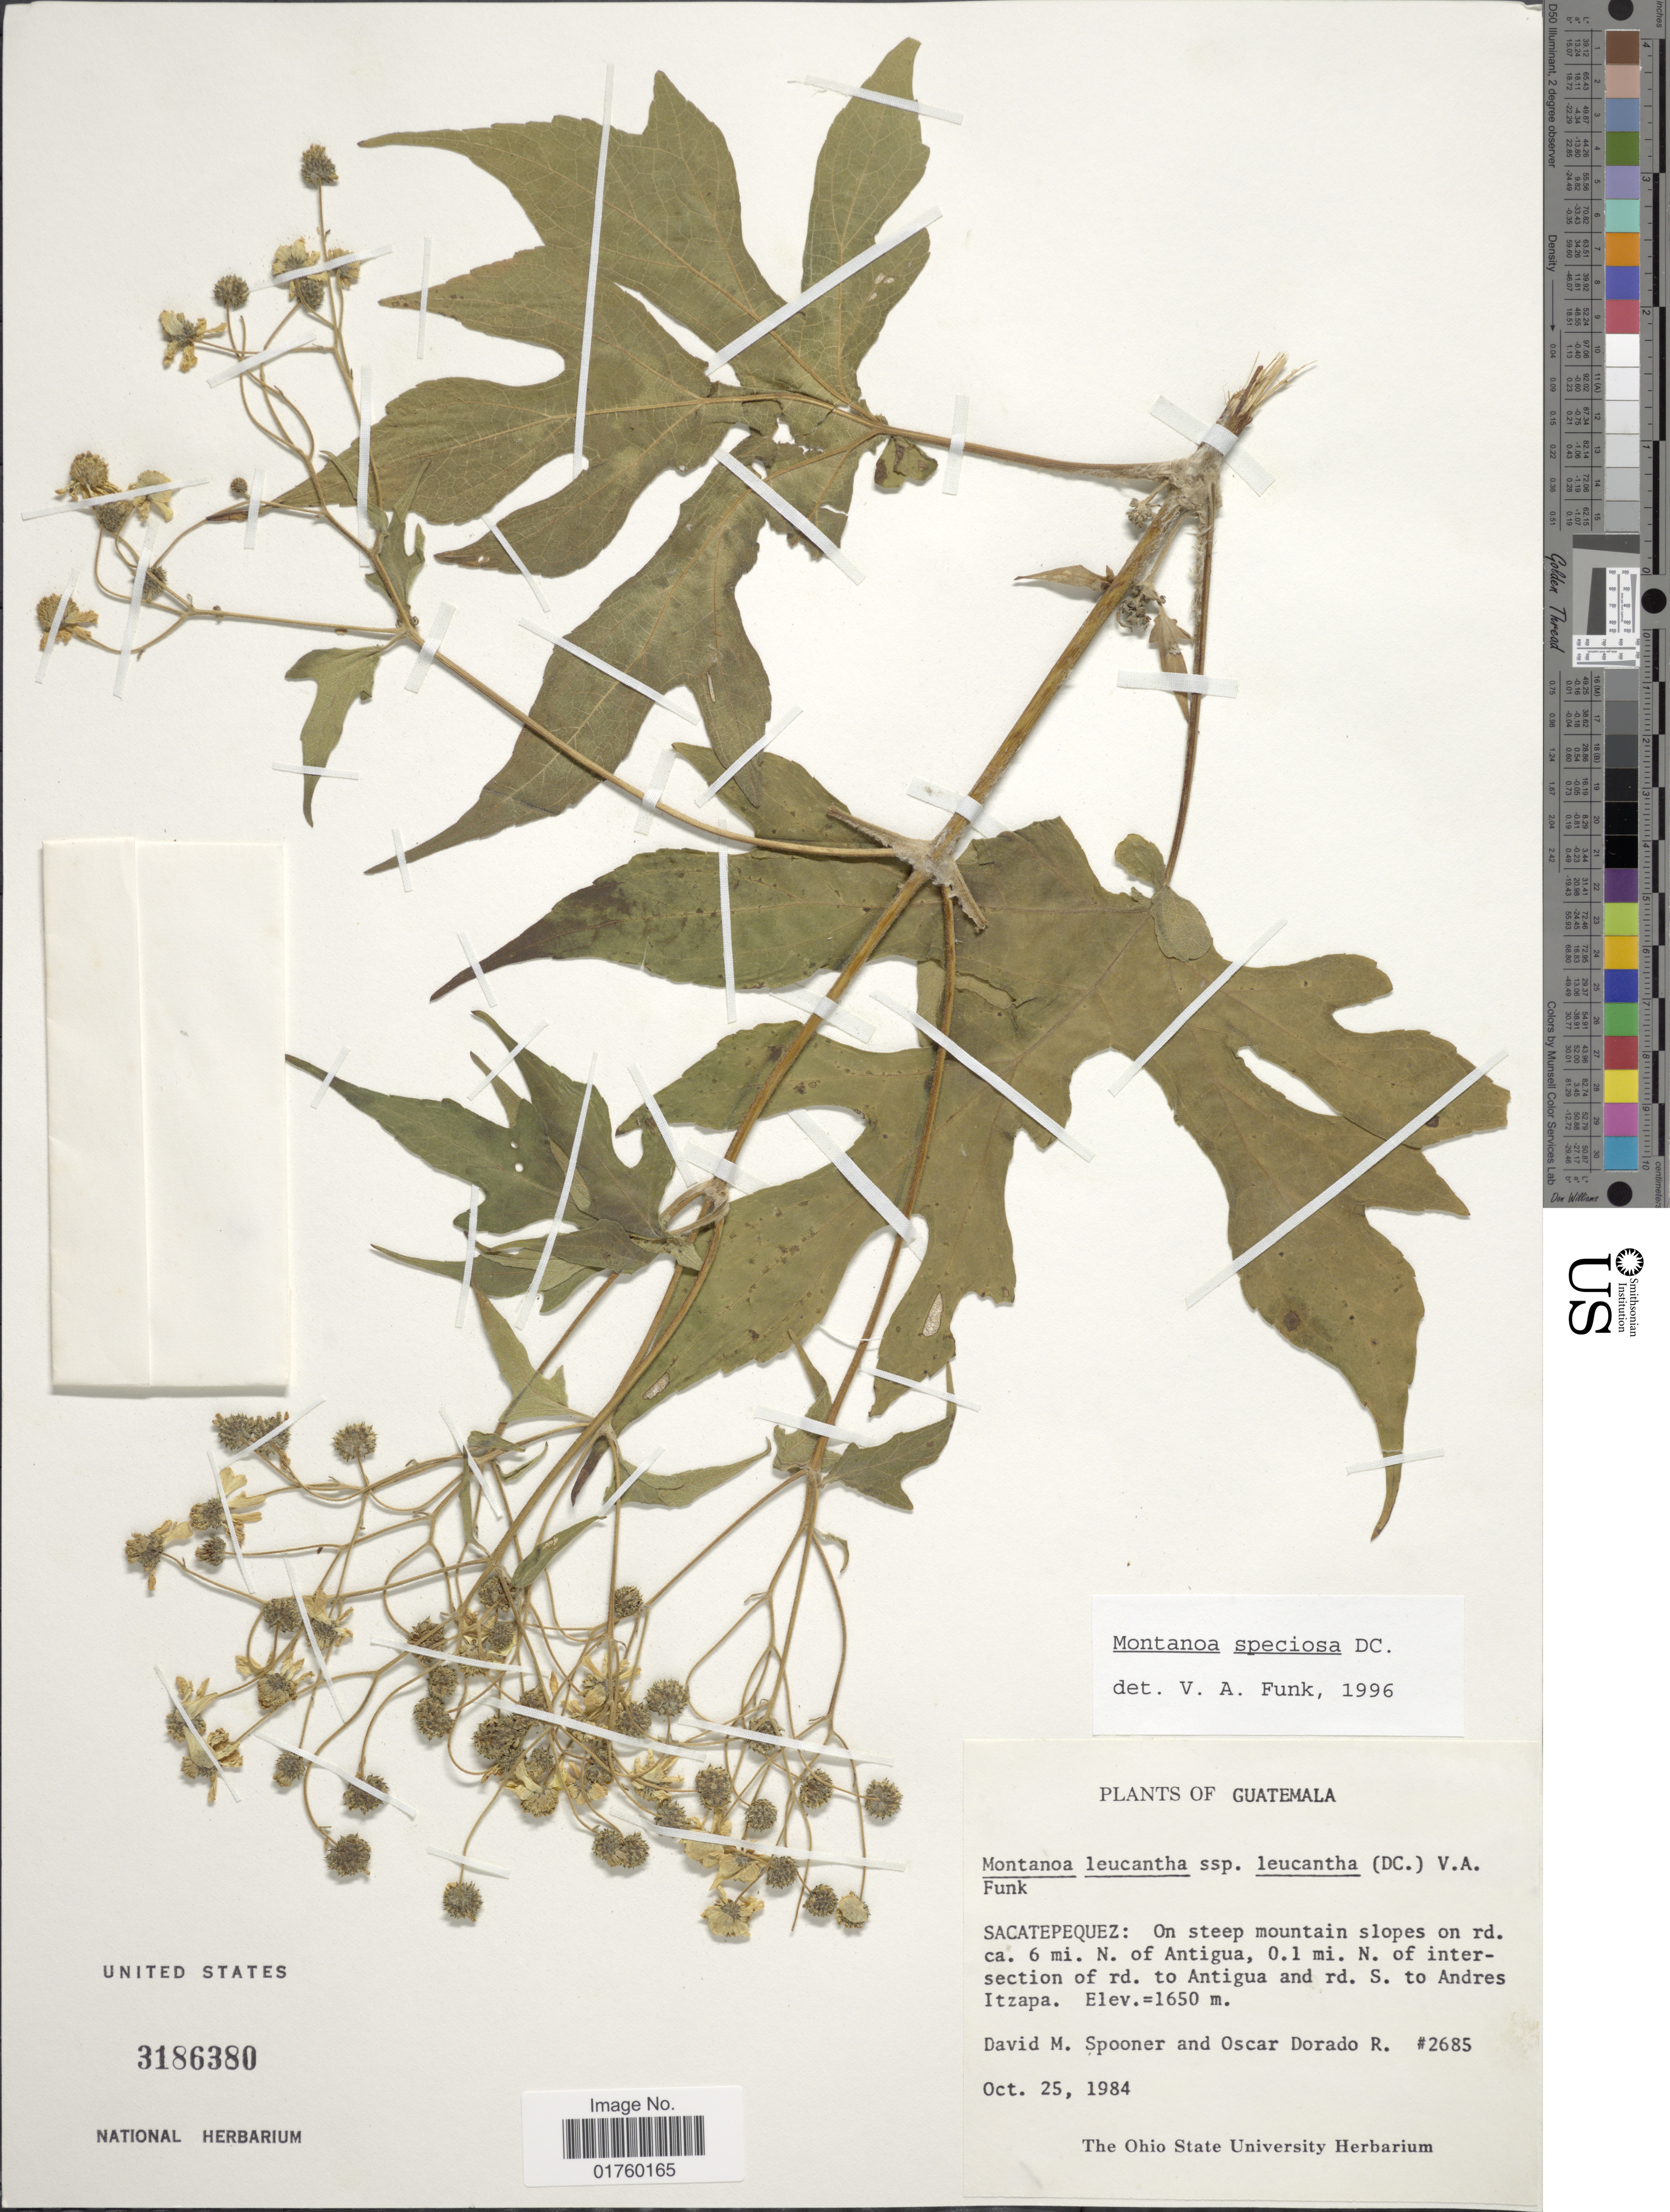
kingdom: Plantae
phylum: Tracheophyta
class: Magnoliopsida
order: Asterales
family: Asteraceae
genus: Montanoa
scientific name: Montanoa speciosa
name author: (DC.) Sch. Bip. ex K. Koch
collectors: D. Spooner & O. R. Dorado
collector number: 2685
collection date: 1984-10-25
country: Guatemala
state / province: Sacatepéquez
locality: On steep mountain slopes on rd. ca. 6 mi. N. of Antigua, 0.1 mi. N. of intersection of rd. to Antigua and rd. S. to Andres Itzapa.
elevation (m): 1650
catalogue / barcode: US 3186380